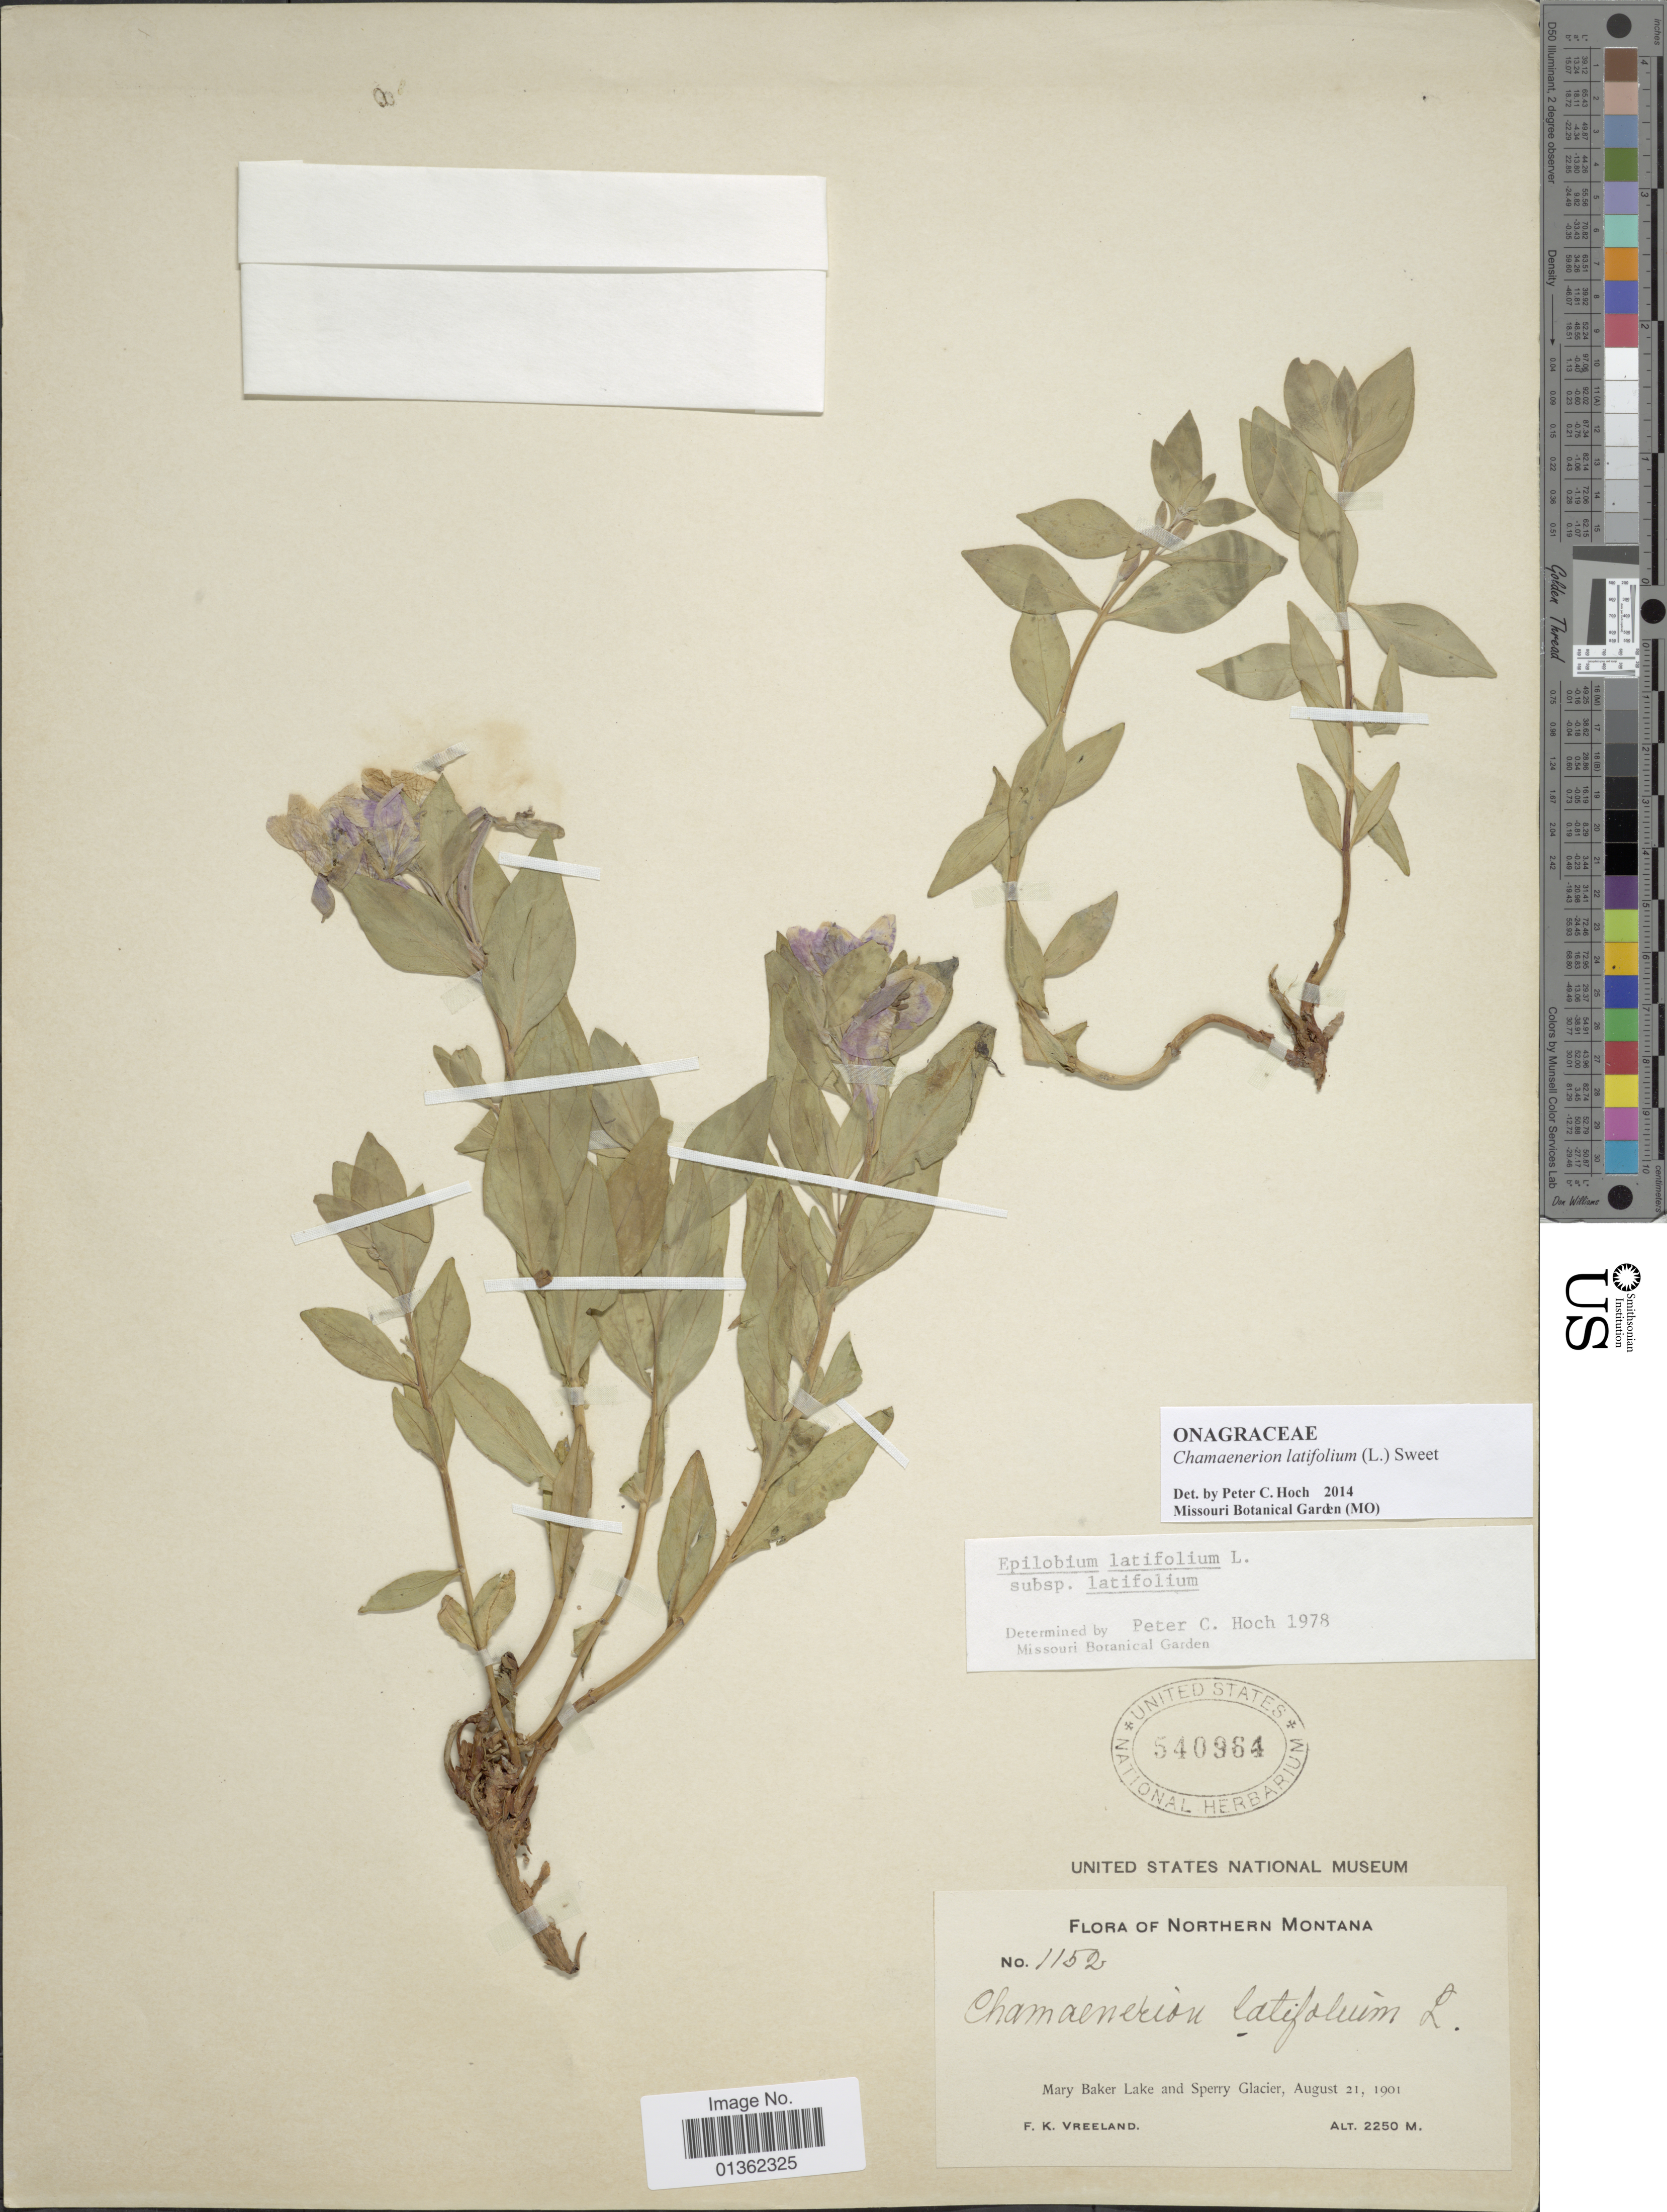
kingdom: Plantae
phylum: Tracheophyta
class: Magnoliopsida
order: Myrtales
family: Onagraceae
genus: Chamaenerion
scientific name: Chamaenerion latifolium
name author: (L.) Th. Fr. & Lange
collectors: F. Vreeland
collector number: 1152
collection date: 1901-08-21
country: United States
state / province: Montana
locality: Northern Montana. Mary Baker Lake and Sperry Glacier.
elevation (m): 2250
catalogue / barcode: US 540964